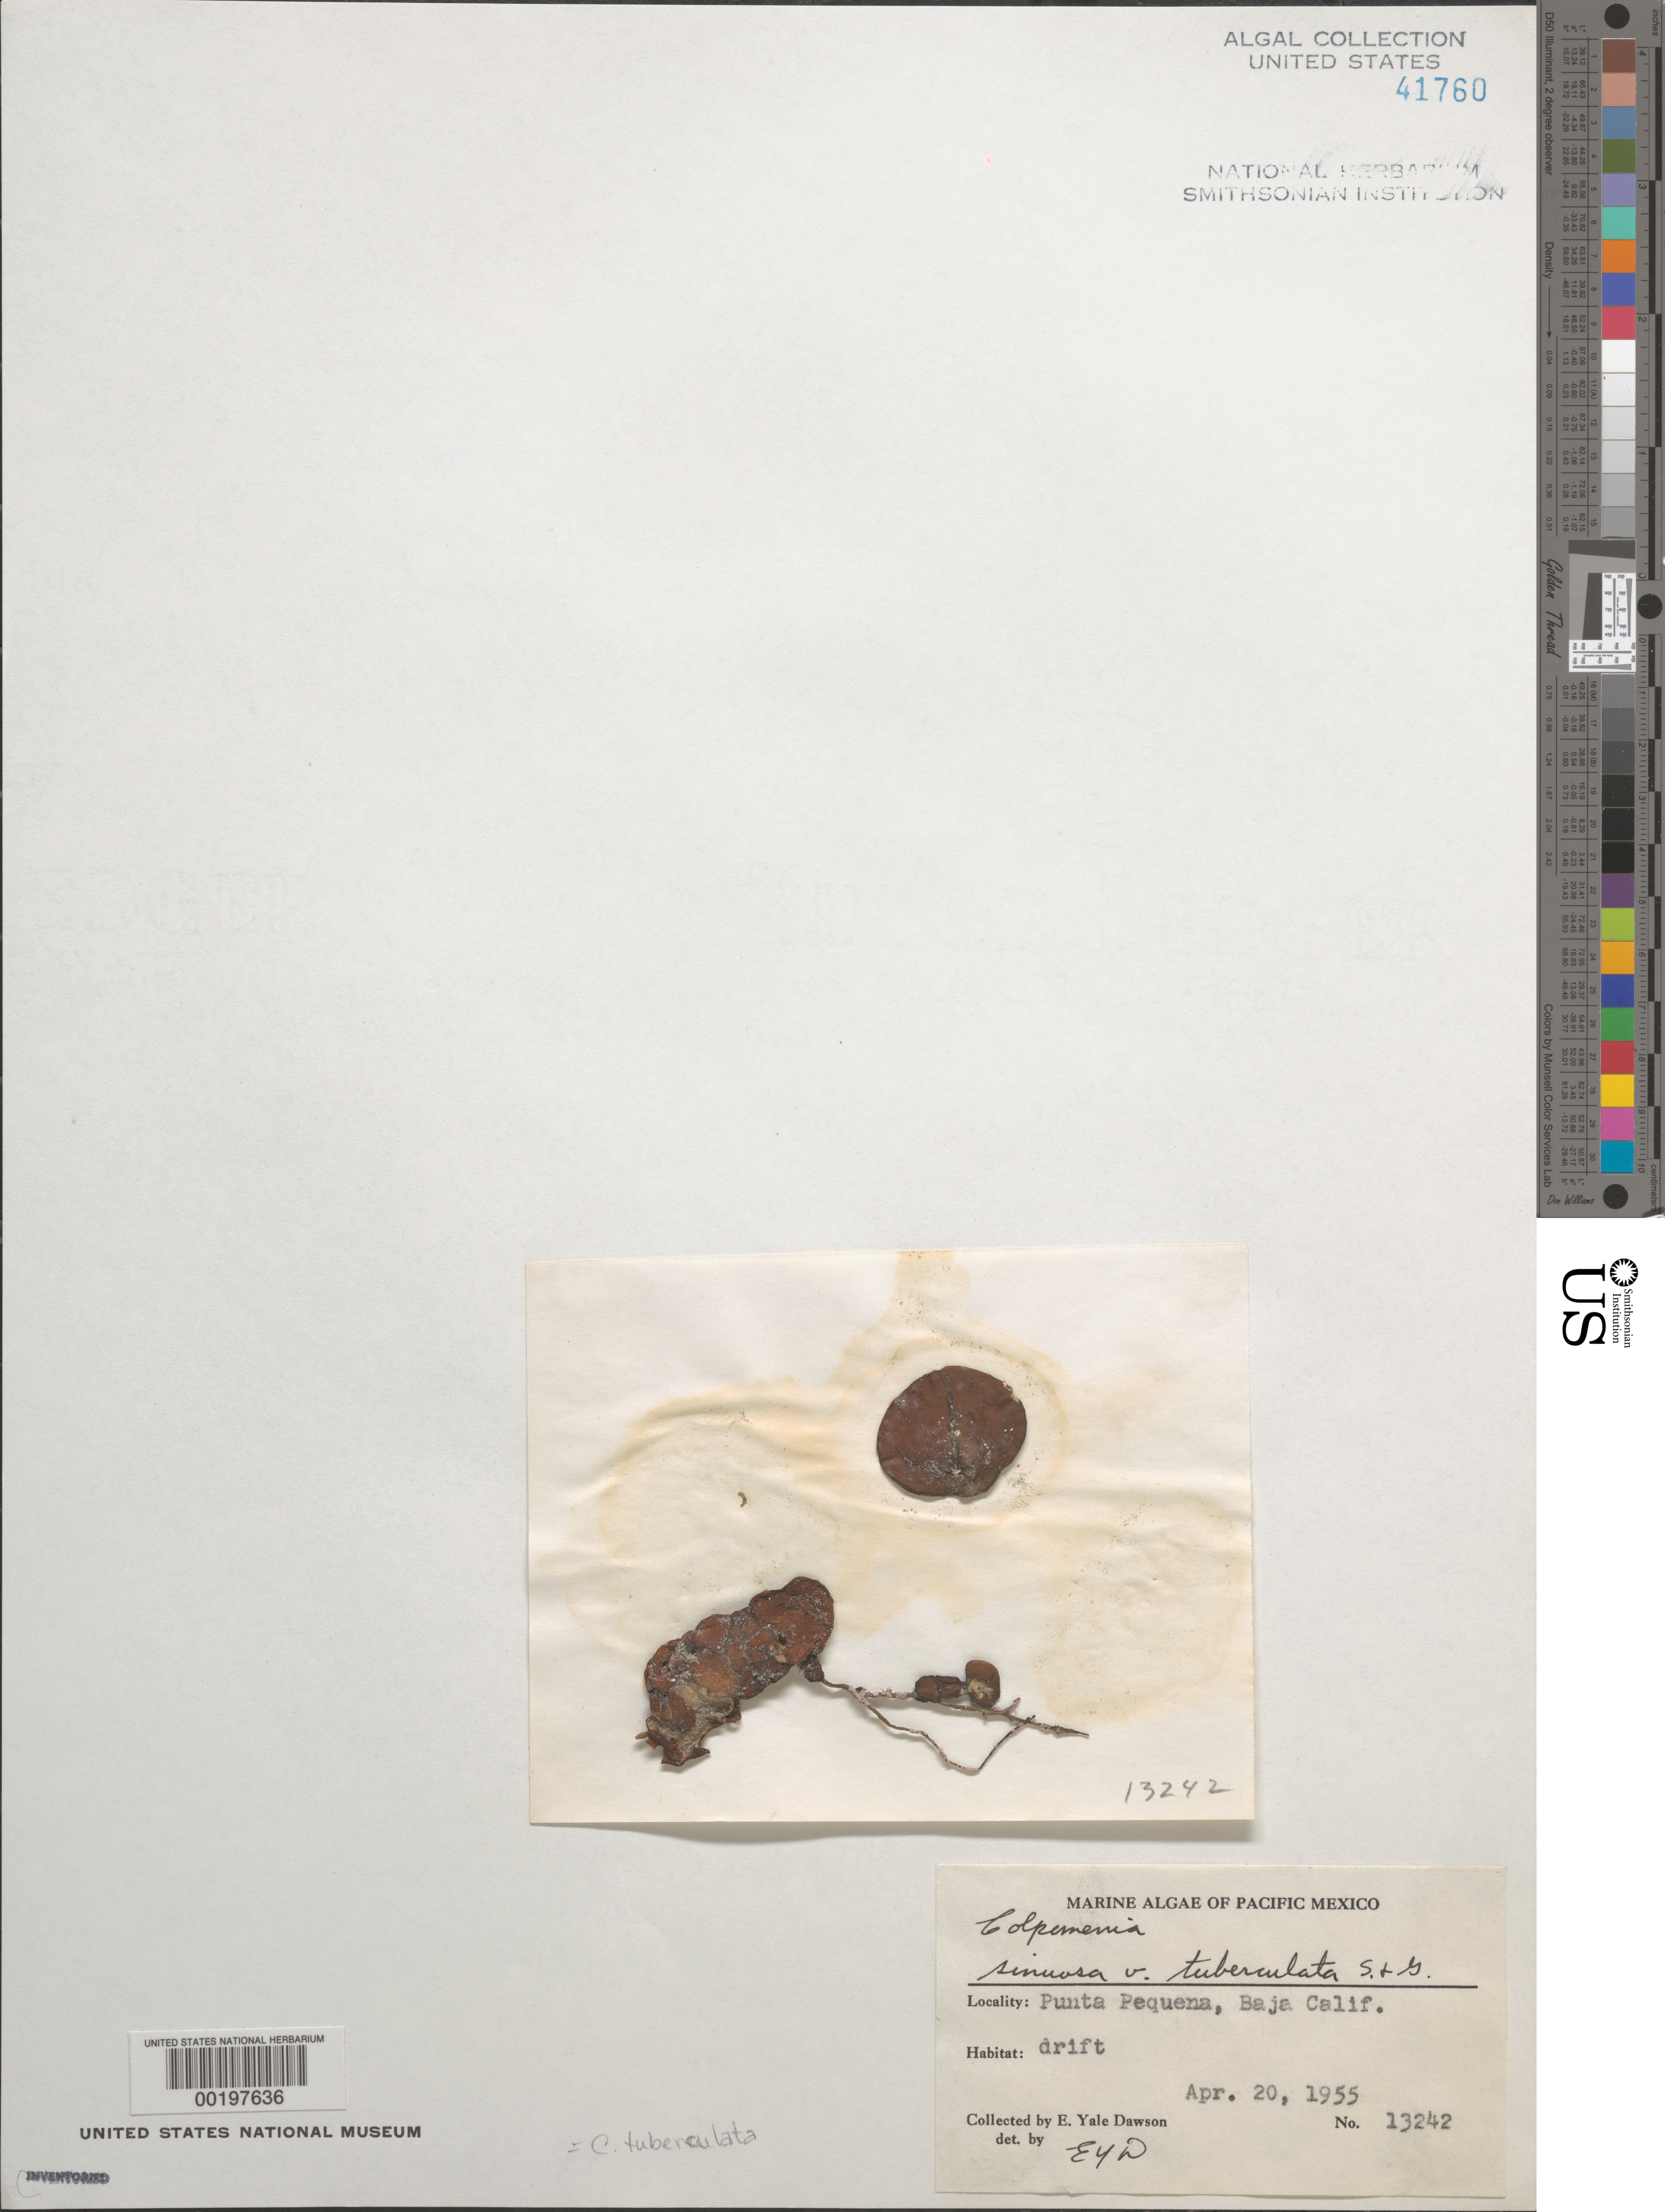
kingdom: Chromista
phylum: Ochrophyta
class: Phaeophyceae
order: Scytosiphonales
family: Scytosiphonaceae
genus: Colpomenia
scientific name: Colpomenia tuberculata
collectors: E. Y. Dawson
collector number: EYD 13242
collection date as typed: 20 Apr 1955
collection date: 1955-04-20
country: Mexico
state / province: Baja California Sur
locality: Punta Pequena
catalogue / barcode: US 41760